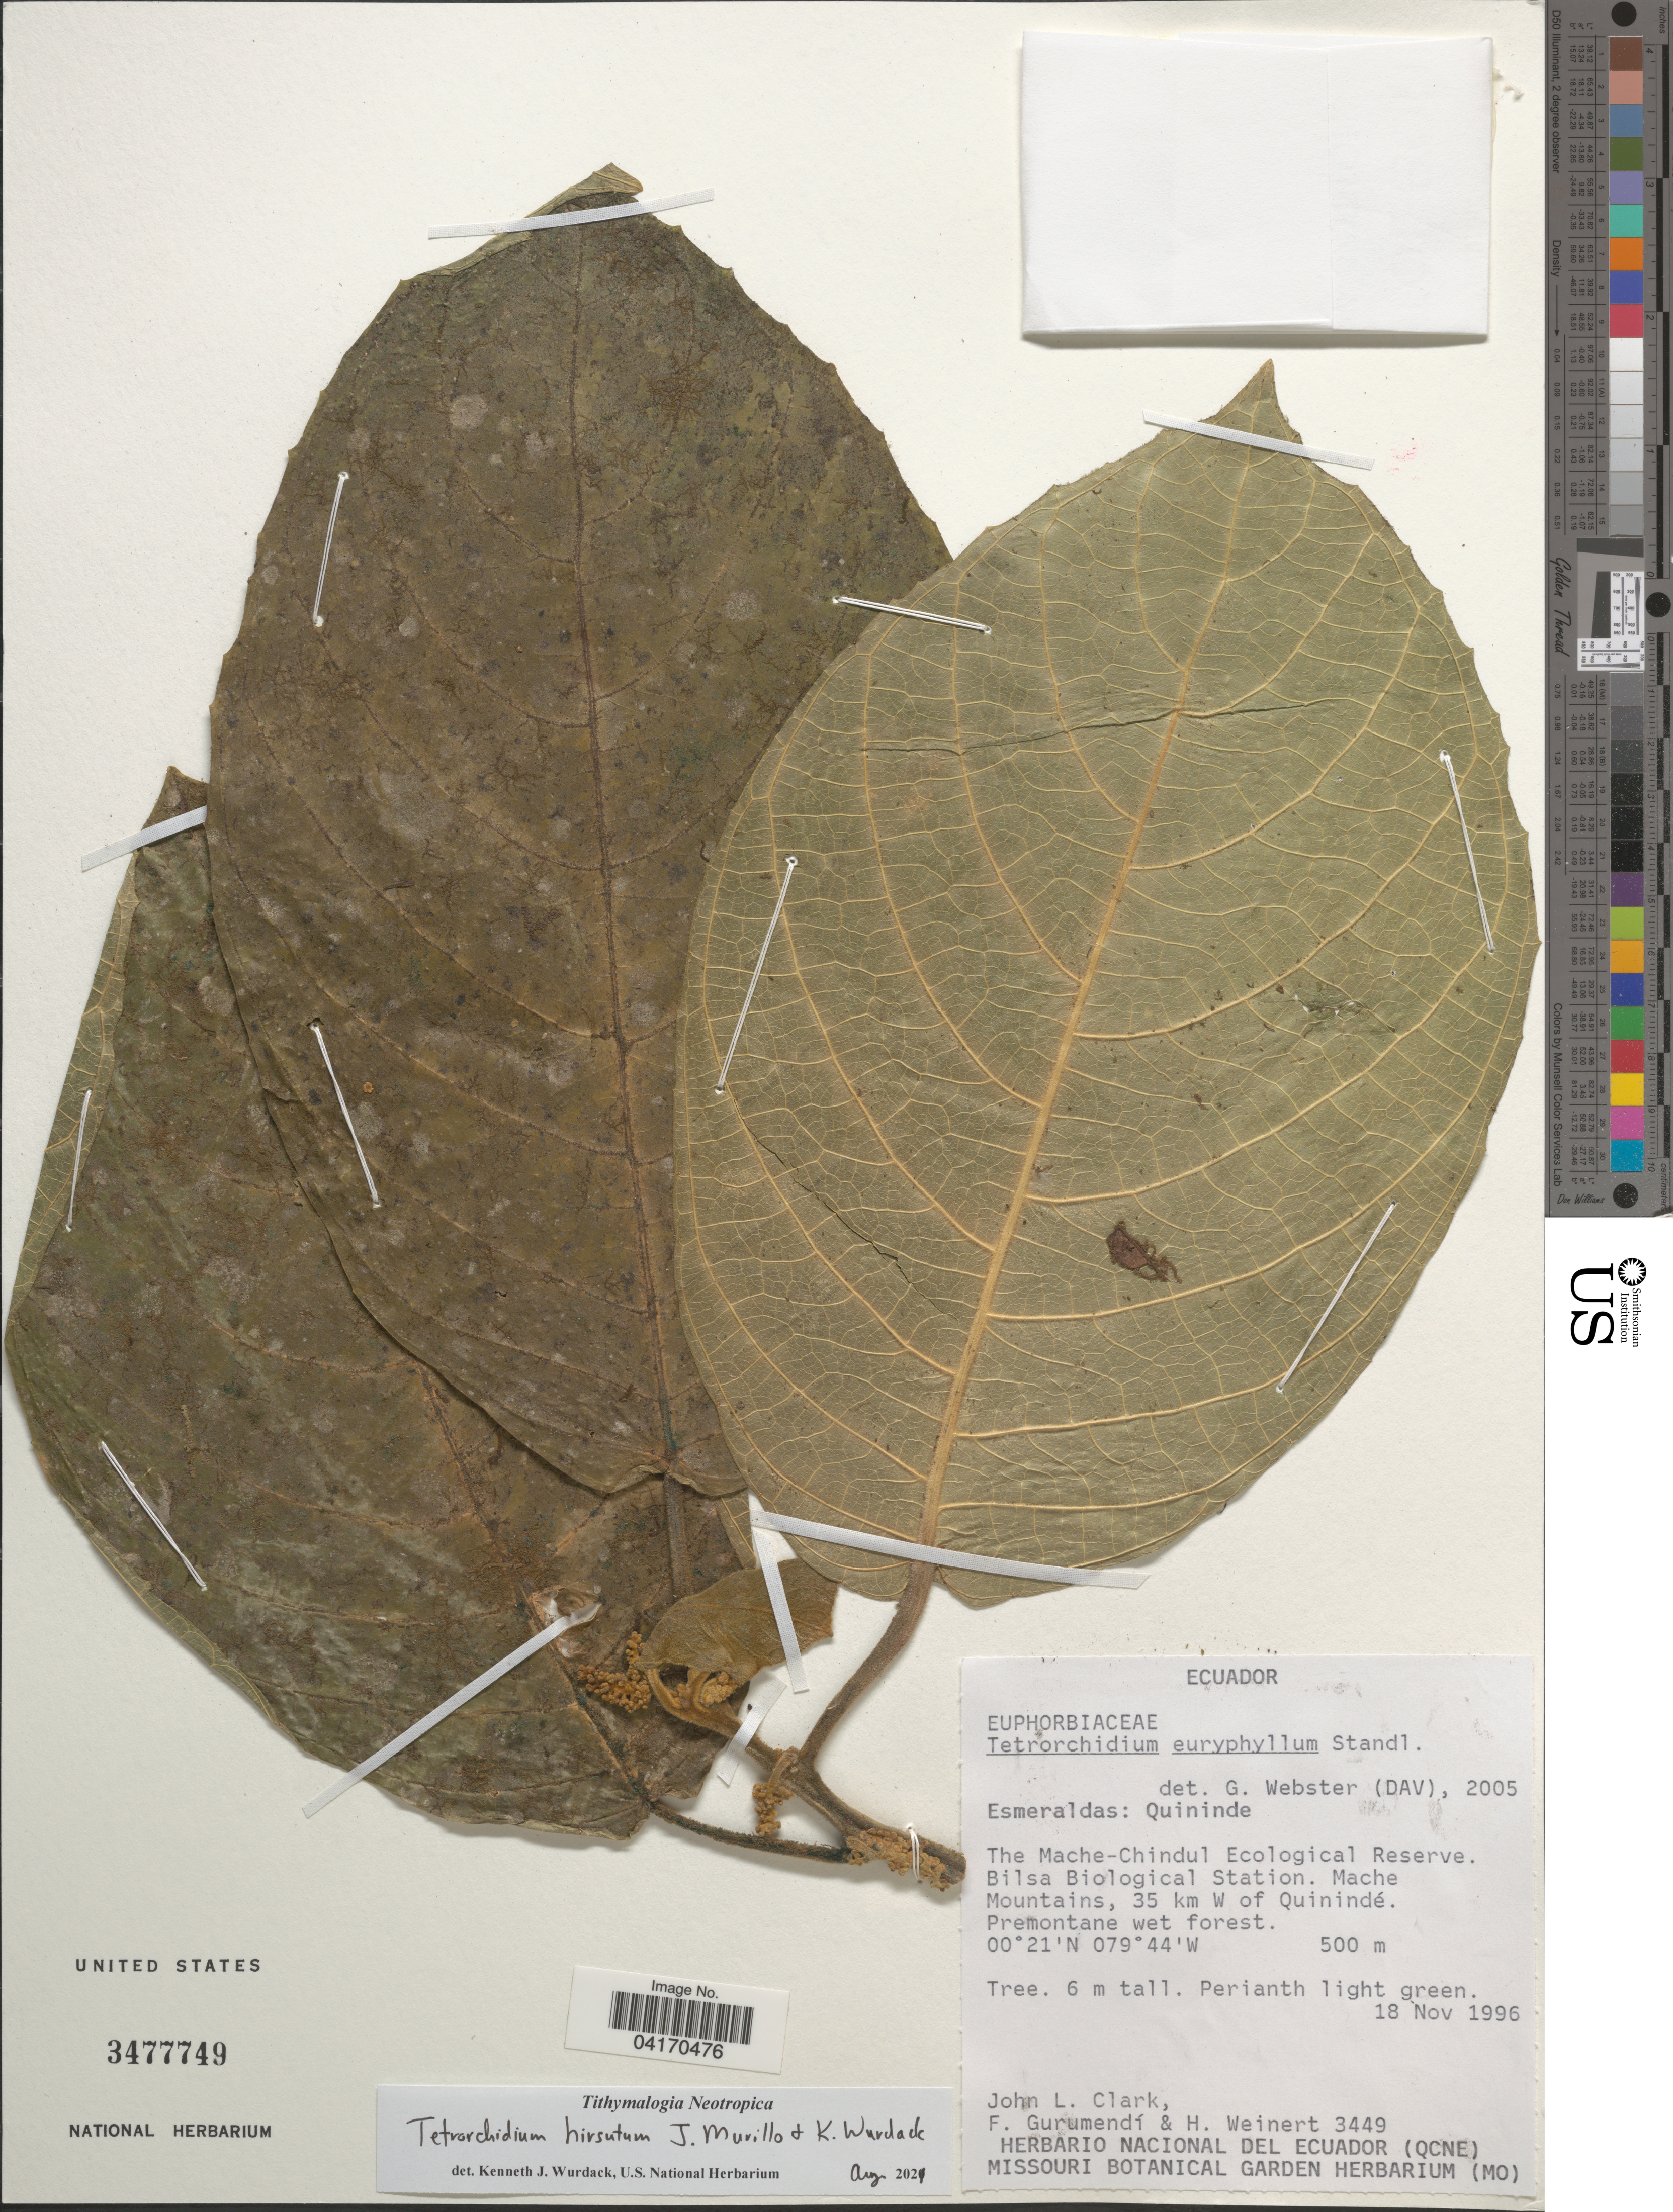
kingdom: Plantae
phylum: Tracheophyta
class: Magnoliopsida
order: Malpighiales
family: Euphorbiaceae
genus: Tetrorchidium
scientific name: Tetrorchidium hirsutum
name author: J. Murillo & K. Wurdack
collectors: J. L. Clark, F. Gurumendí & H. Weinert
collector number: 3449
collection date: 1996-11-18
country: Ecuador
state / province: Esmeraldas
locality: Quininde. The Mache-Chindul Ecological Reserve. Bilsa Biological Station. Mache Mountains, 35 km W of Quinindé.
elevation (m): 500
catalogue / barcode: US 3477749